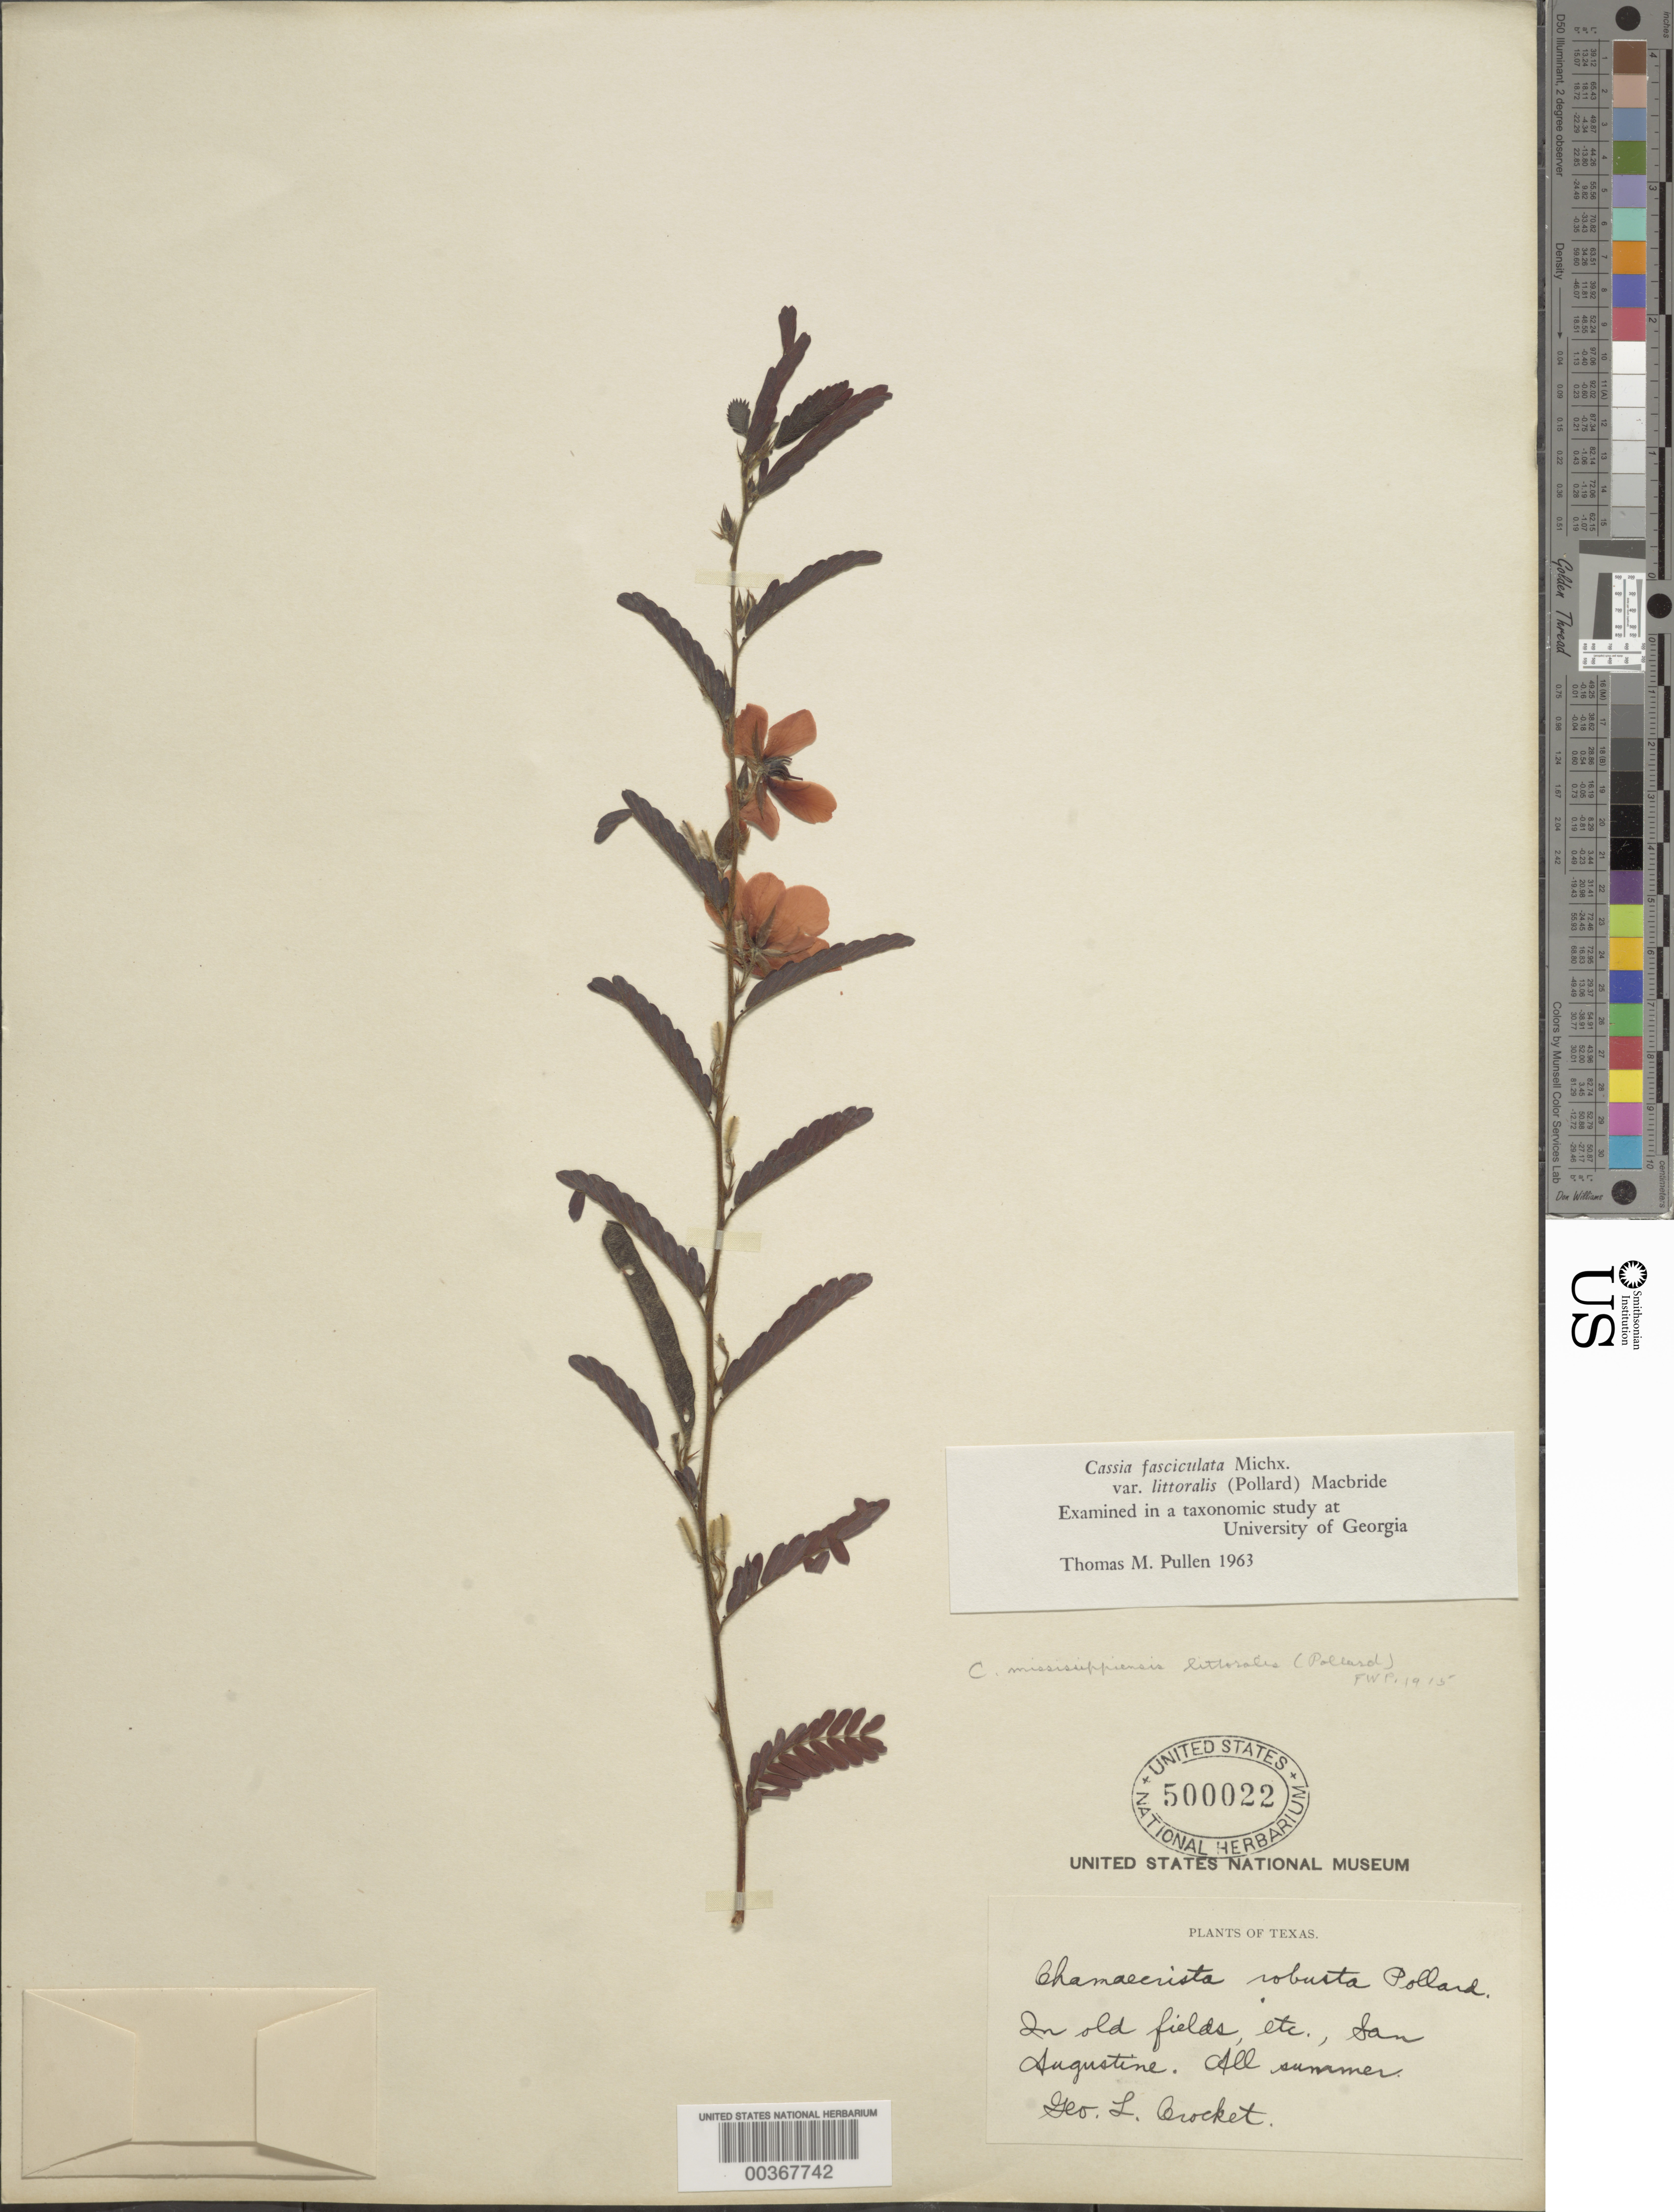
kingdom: Plantae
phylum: Tracheophyta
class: Magnoliopsida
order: Fabales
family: Fabaceae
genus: Chamaecrista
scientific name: Chamaecrista fasciculata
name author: (Michx.) Greene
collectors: G. Crocket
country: United States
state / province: Texas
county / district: San Augustine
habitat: In old fields, etc.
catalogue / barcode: US 500022